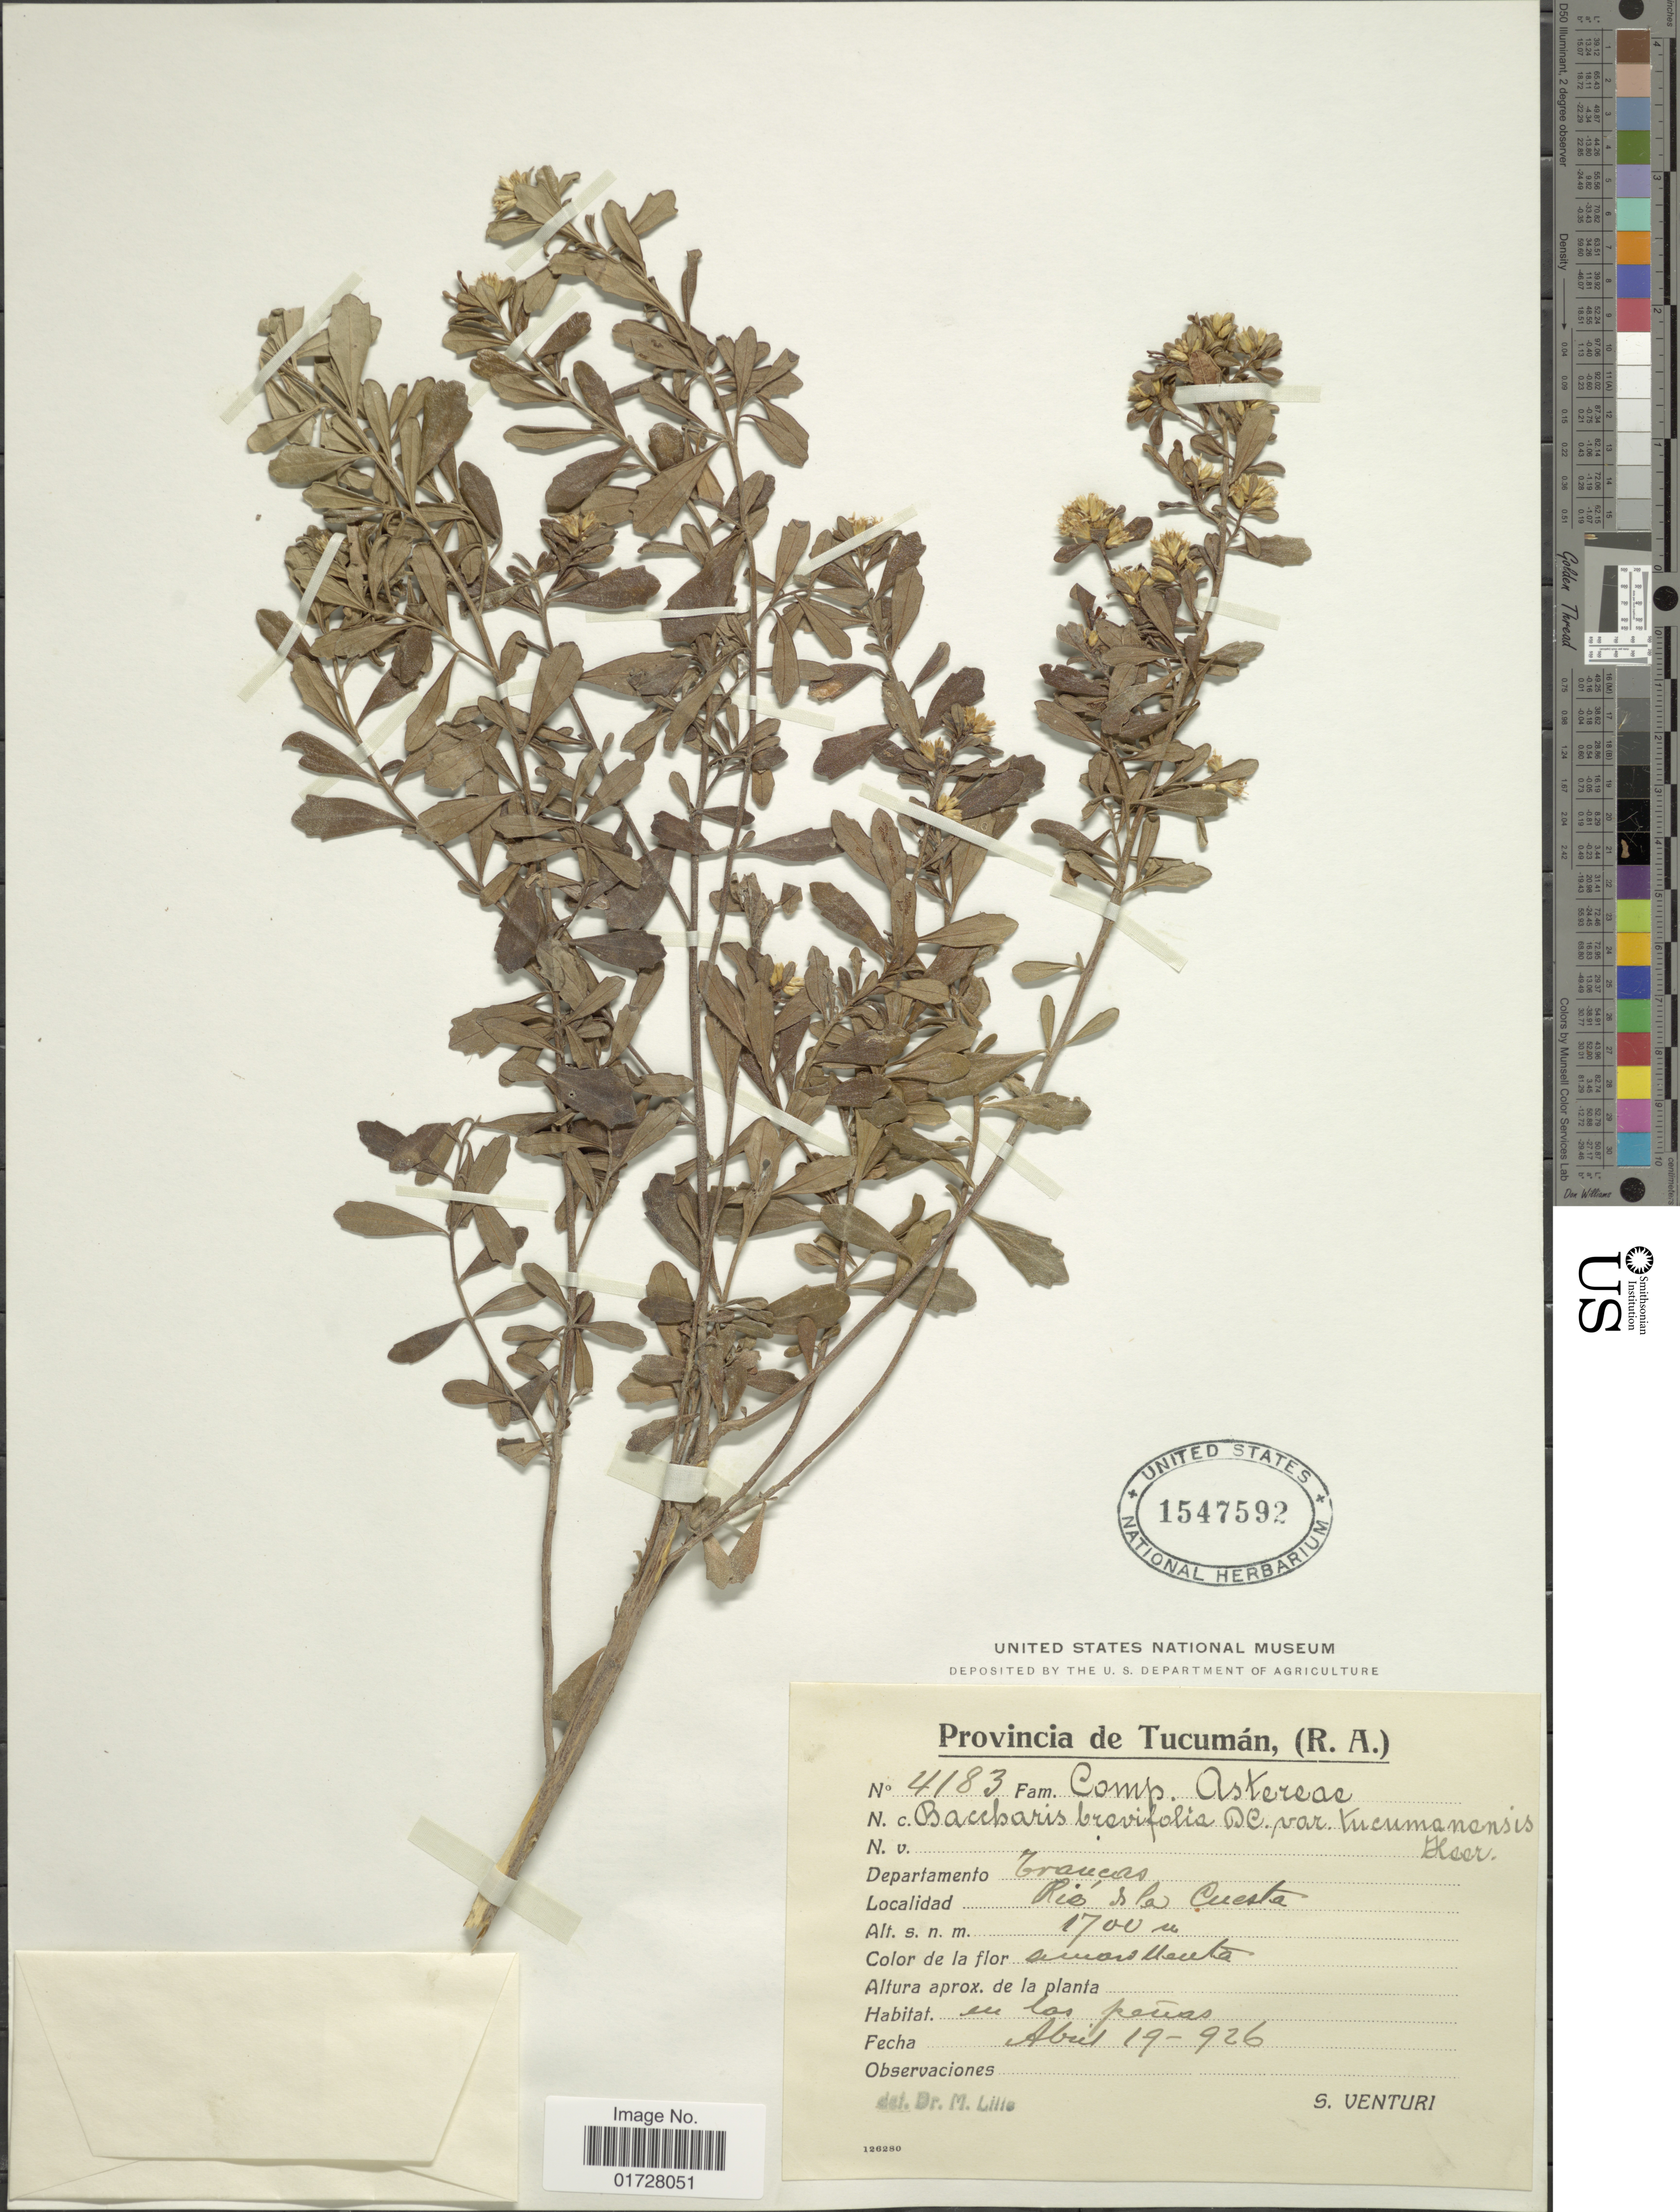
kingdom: Plantae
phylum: Tracheophyta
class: Magnoliopsida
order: Asterales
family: Asteraceae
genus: Baccharis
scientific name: Baccharis sp.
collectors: S. Venturi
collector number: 4183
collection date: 1926-04-19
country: Argentina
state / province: Tucuman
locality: Departamento Trancas, Rio de la Cuesta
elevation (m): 1700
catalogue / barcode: US 1547592